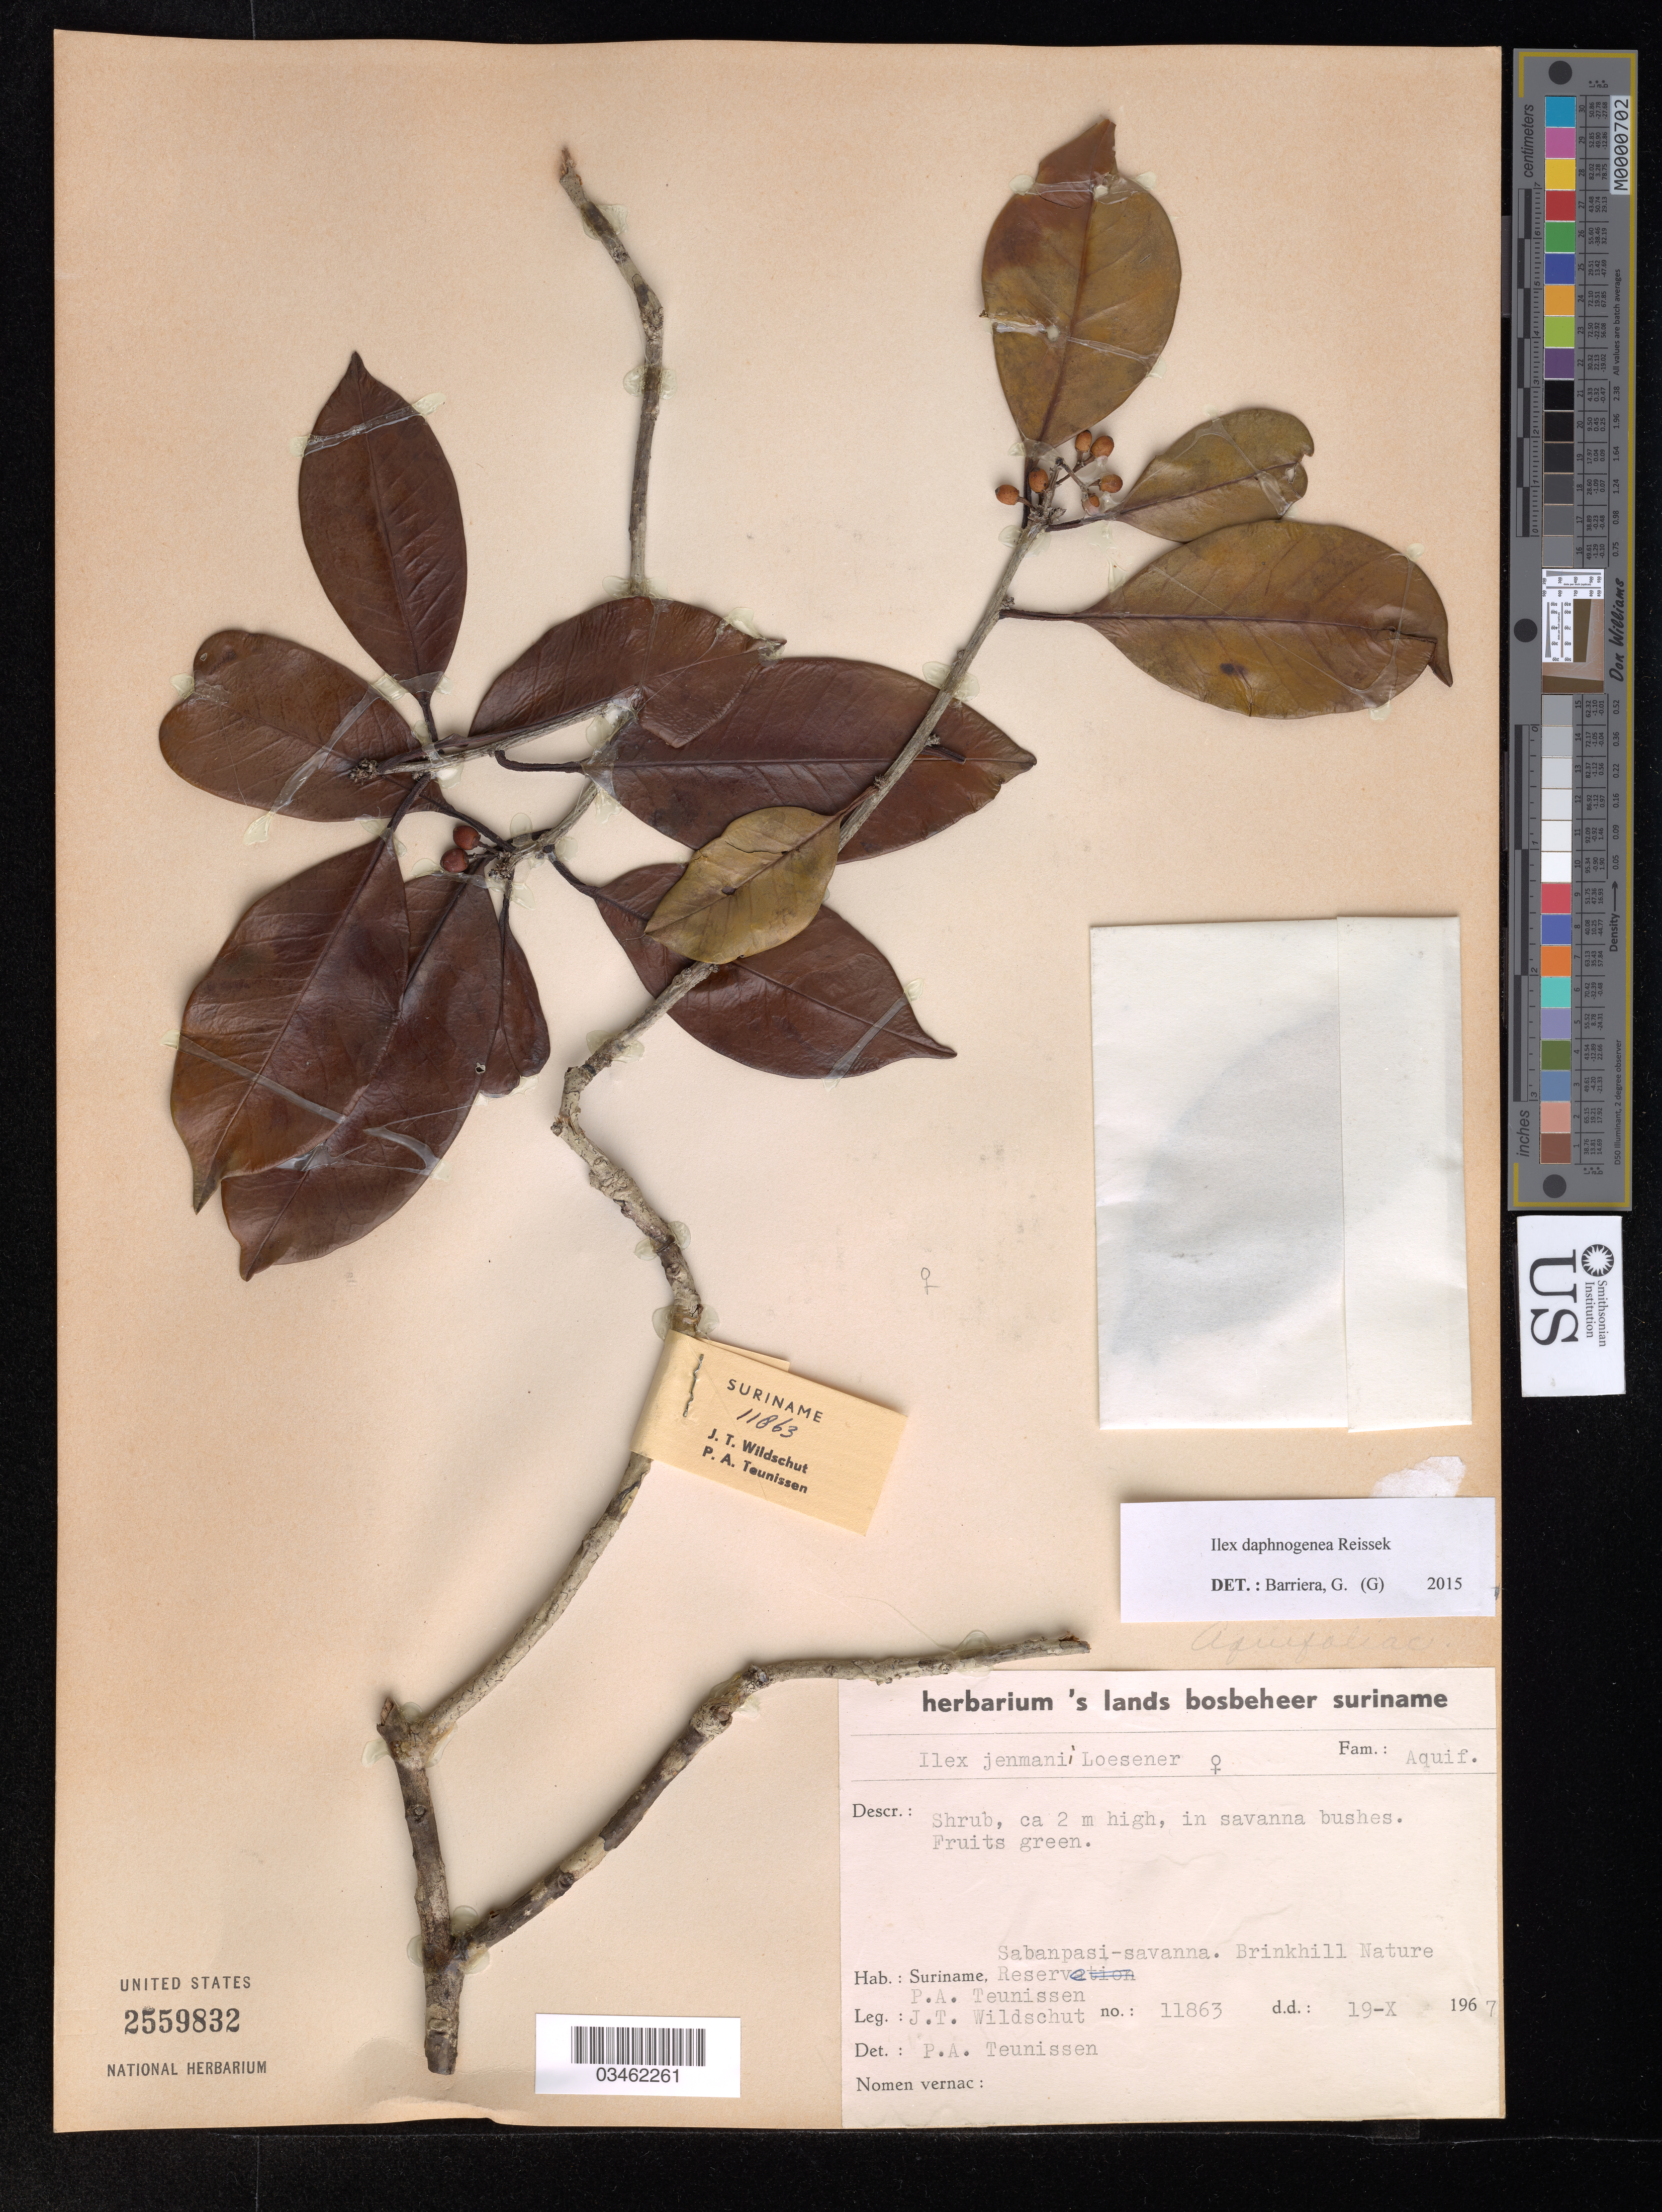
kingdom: Plantae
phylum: Tracheophyta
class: Magnoliopsida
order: Aquifoliales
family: Aquifoliaceae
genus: Ilex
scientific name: Ilex daphnogenea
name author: Reissek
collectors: P. Teunissen & J. Wildschut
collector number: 11863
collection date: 1967-10-19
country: Suriname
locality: Sabanpasi-savanna. Brinkhill Nature Reserve.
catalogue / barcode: US 2559832